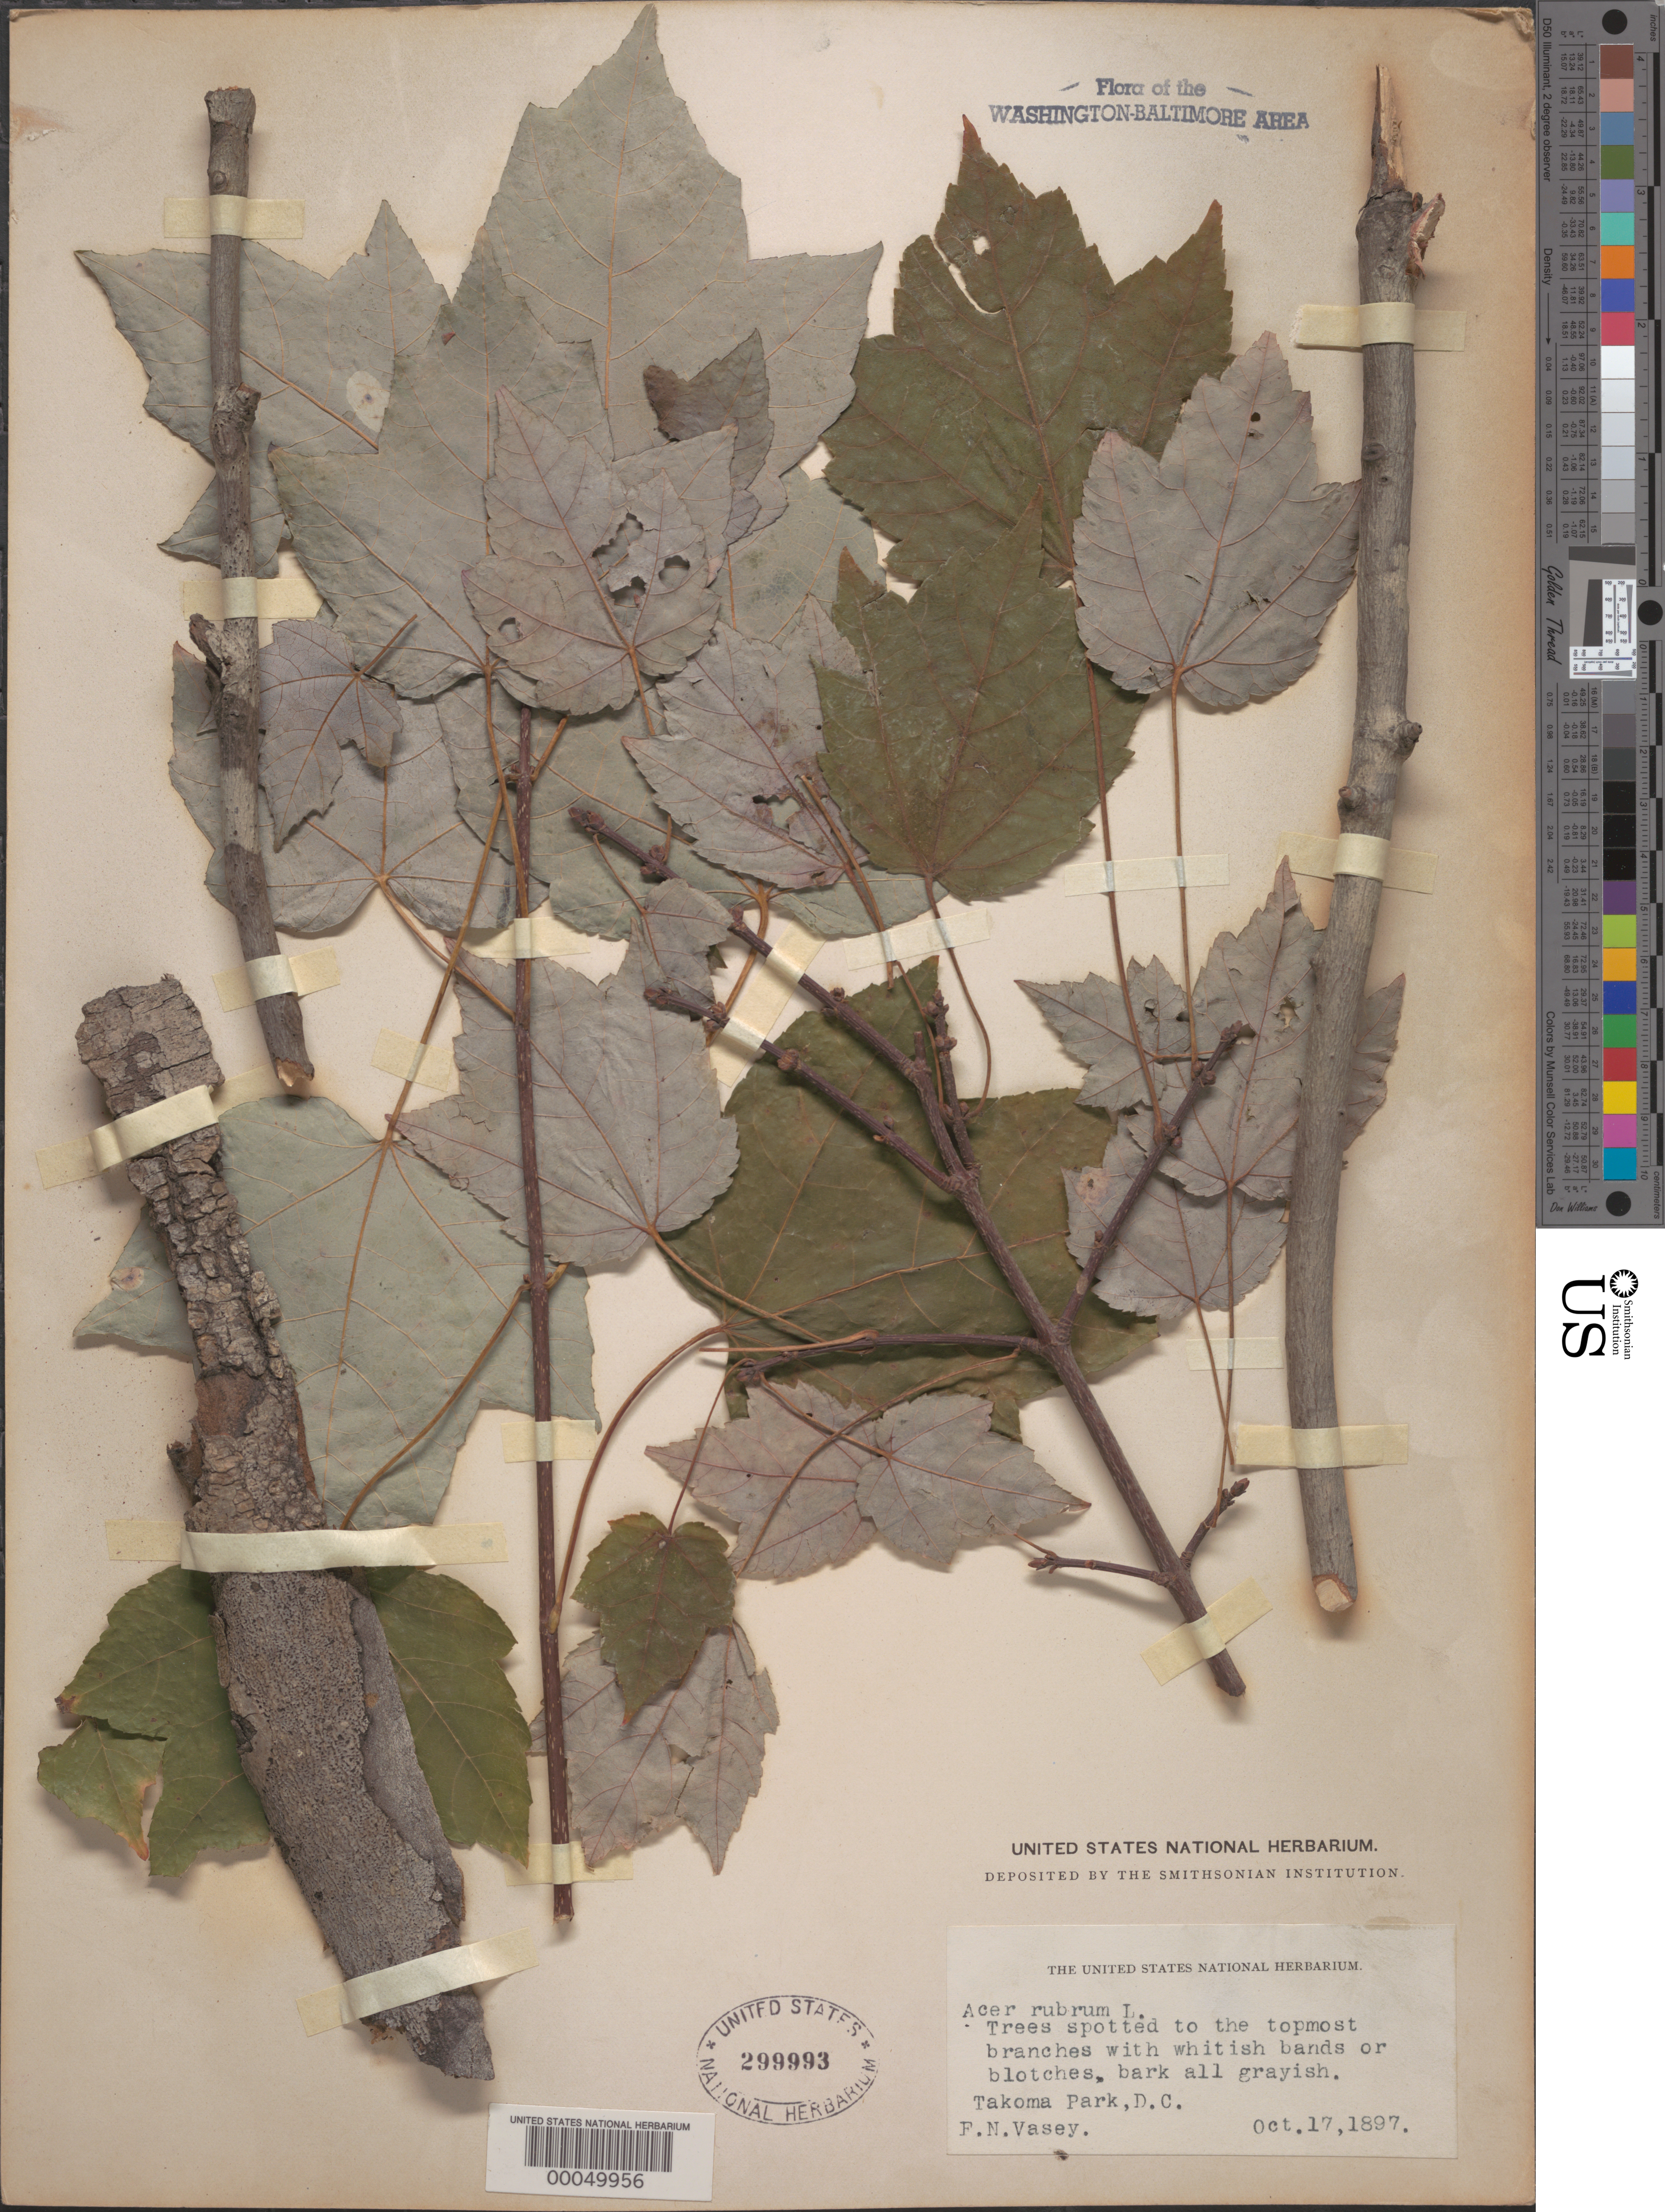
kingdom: Plantae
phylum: Tracheophyta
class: Magnoliopsida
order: Sapindales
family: Sapindaceae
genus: Acer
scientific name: Acer rubrum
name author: L.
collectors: F. N. Vasey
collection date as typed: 17 Oct 1897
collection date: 1897-10-17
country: United States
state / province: District of Columbia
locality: Takoma Park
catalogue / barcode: US 299993